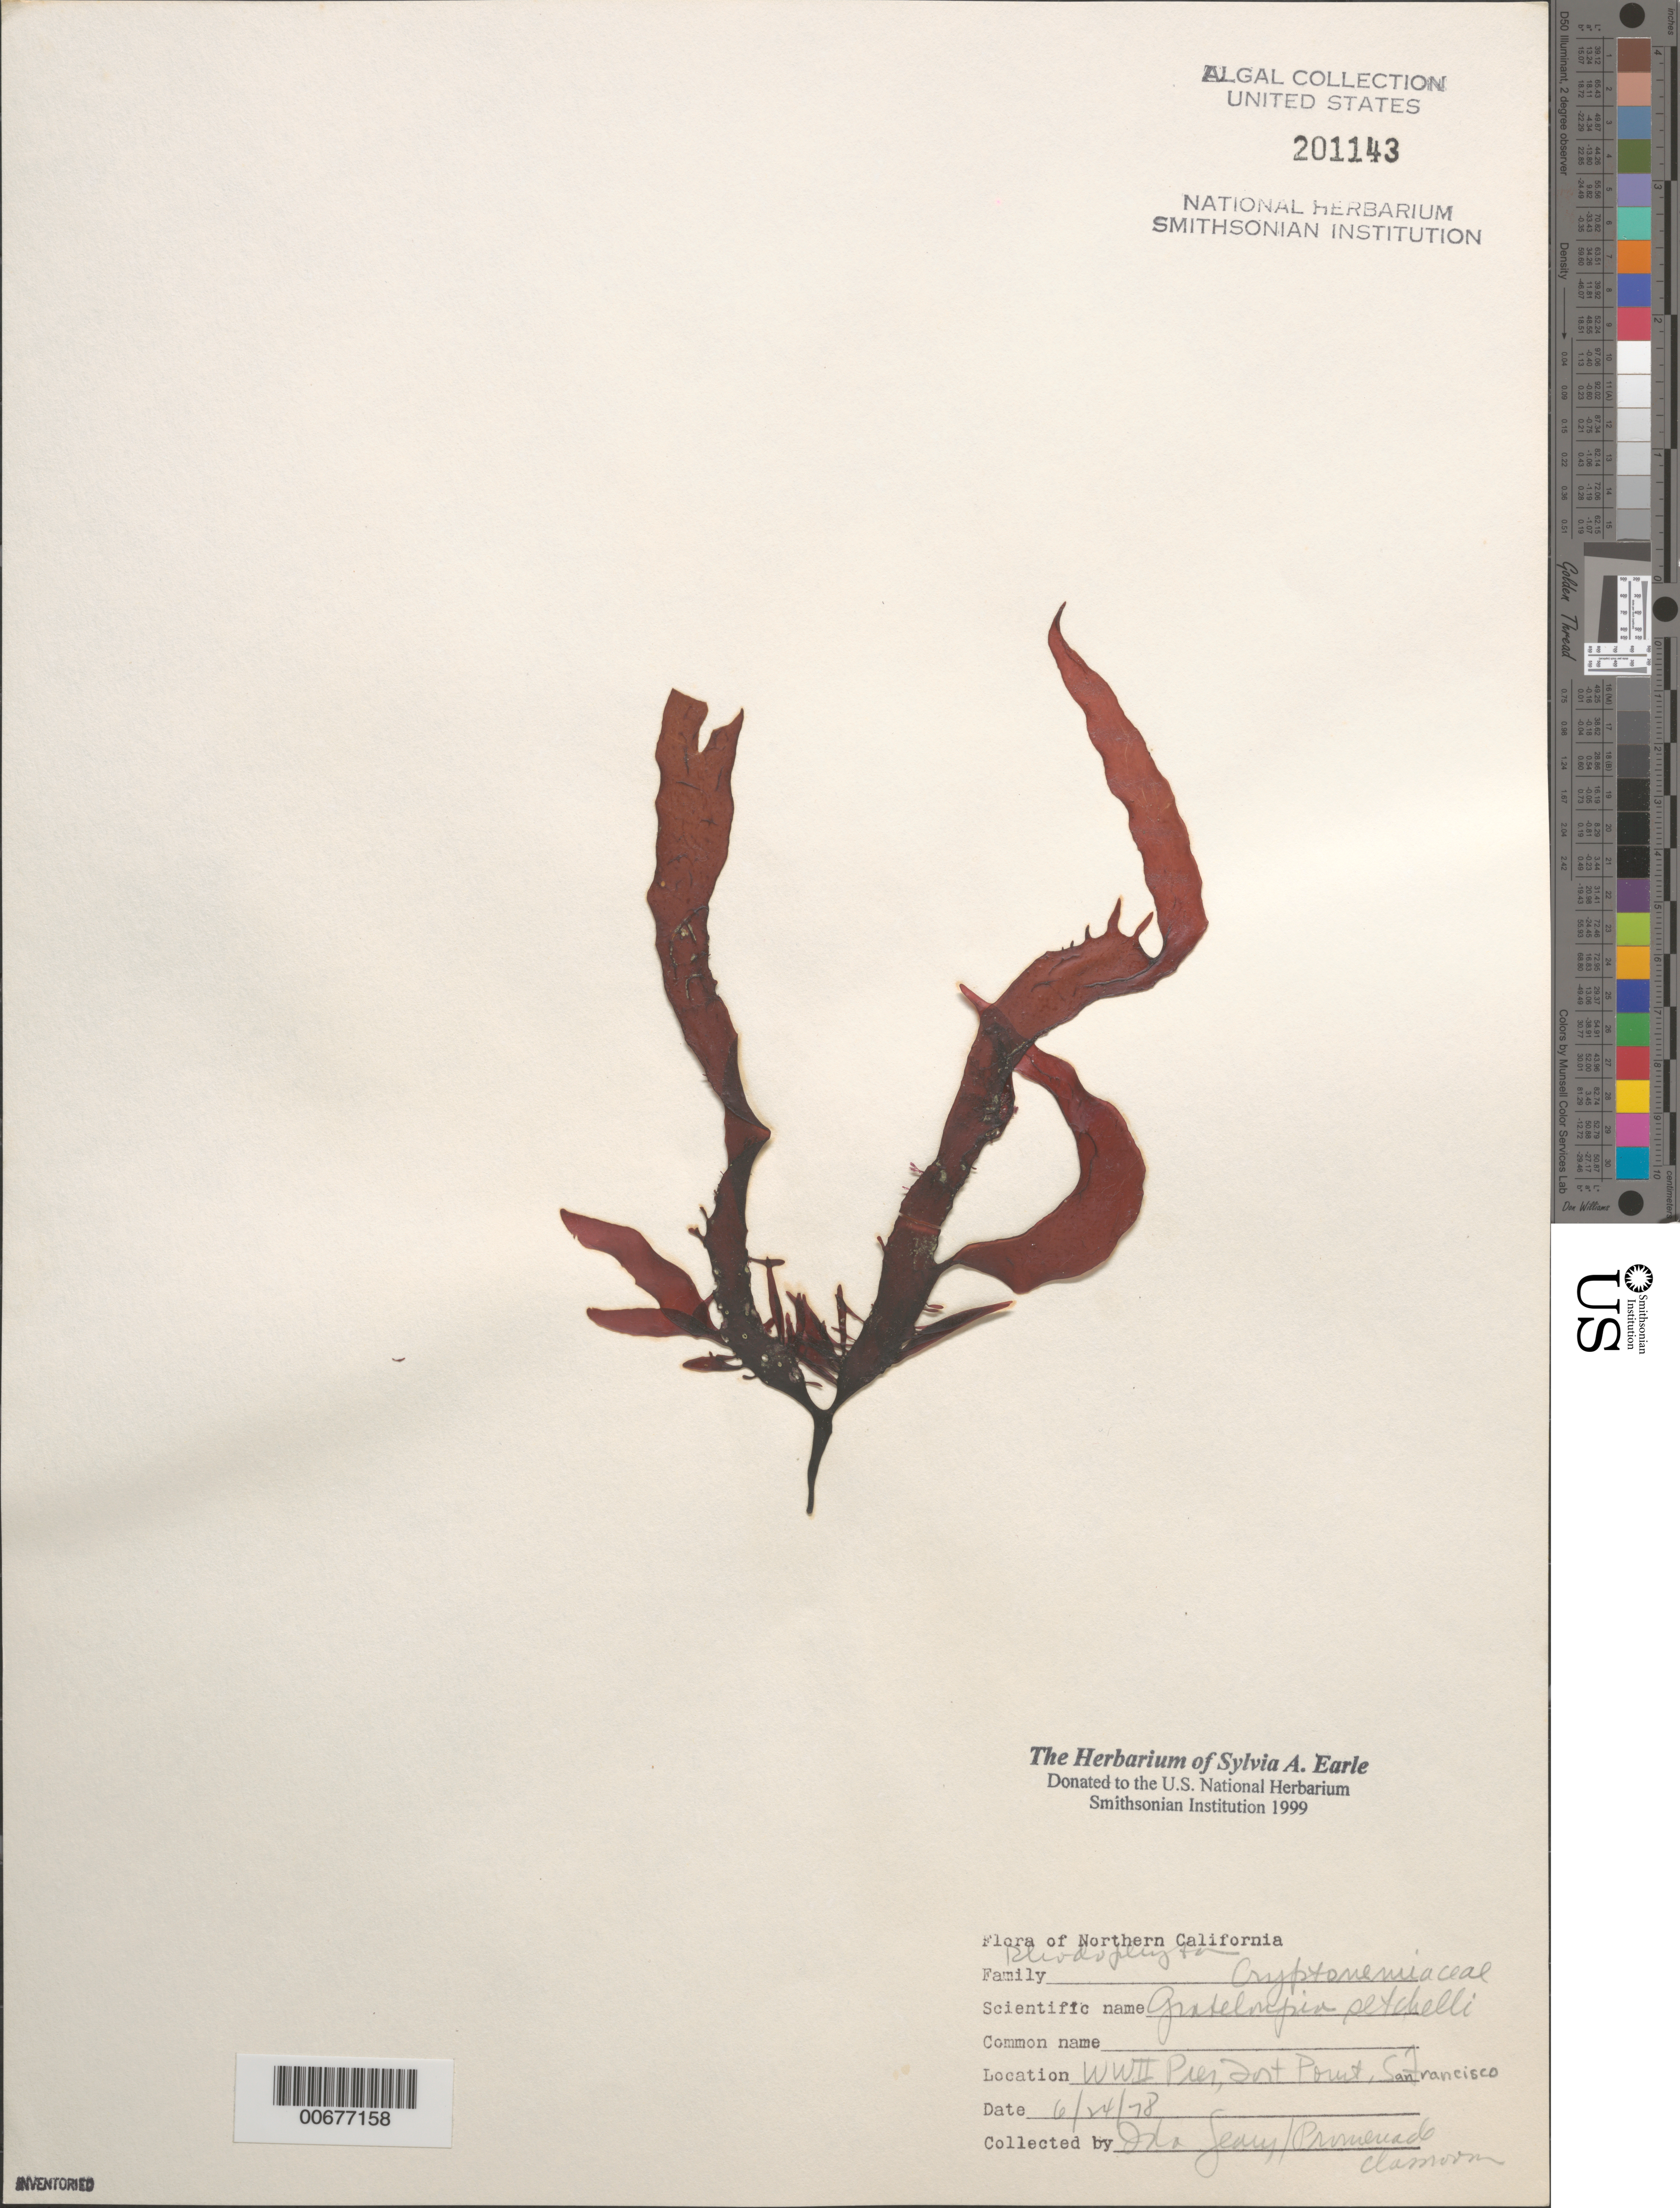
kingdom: Plantae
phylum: Rhodophyta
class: Florideophyceae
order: Halymeniales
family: Halymeniaceae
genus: Norrissia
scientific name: Norrissia setchellii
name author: (Kylin) M.S. Balakrishnan in Desikachary & Raja Rao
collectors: I. Geary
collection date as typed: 24 Jun 1978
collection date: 1978-06-24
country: United States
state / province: California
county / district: San Francisco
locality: San Francisco, Fort Point, World War II Pier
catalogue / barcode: US 201143